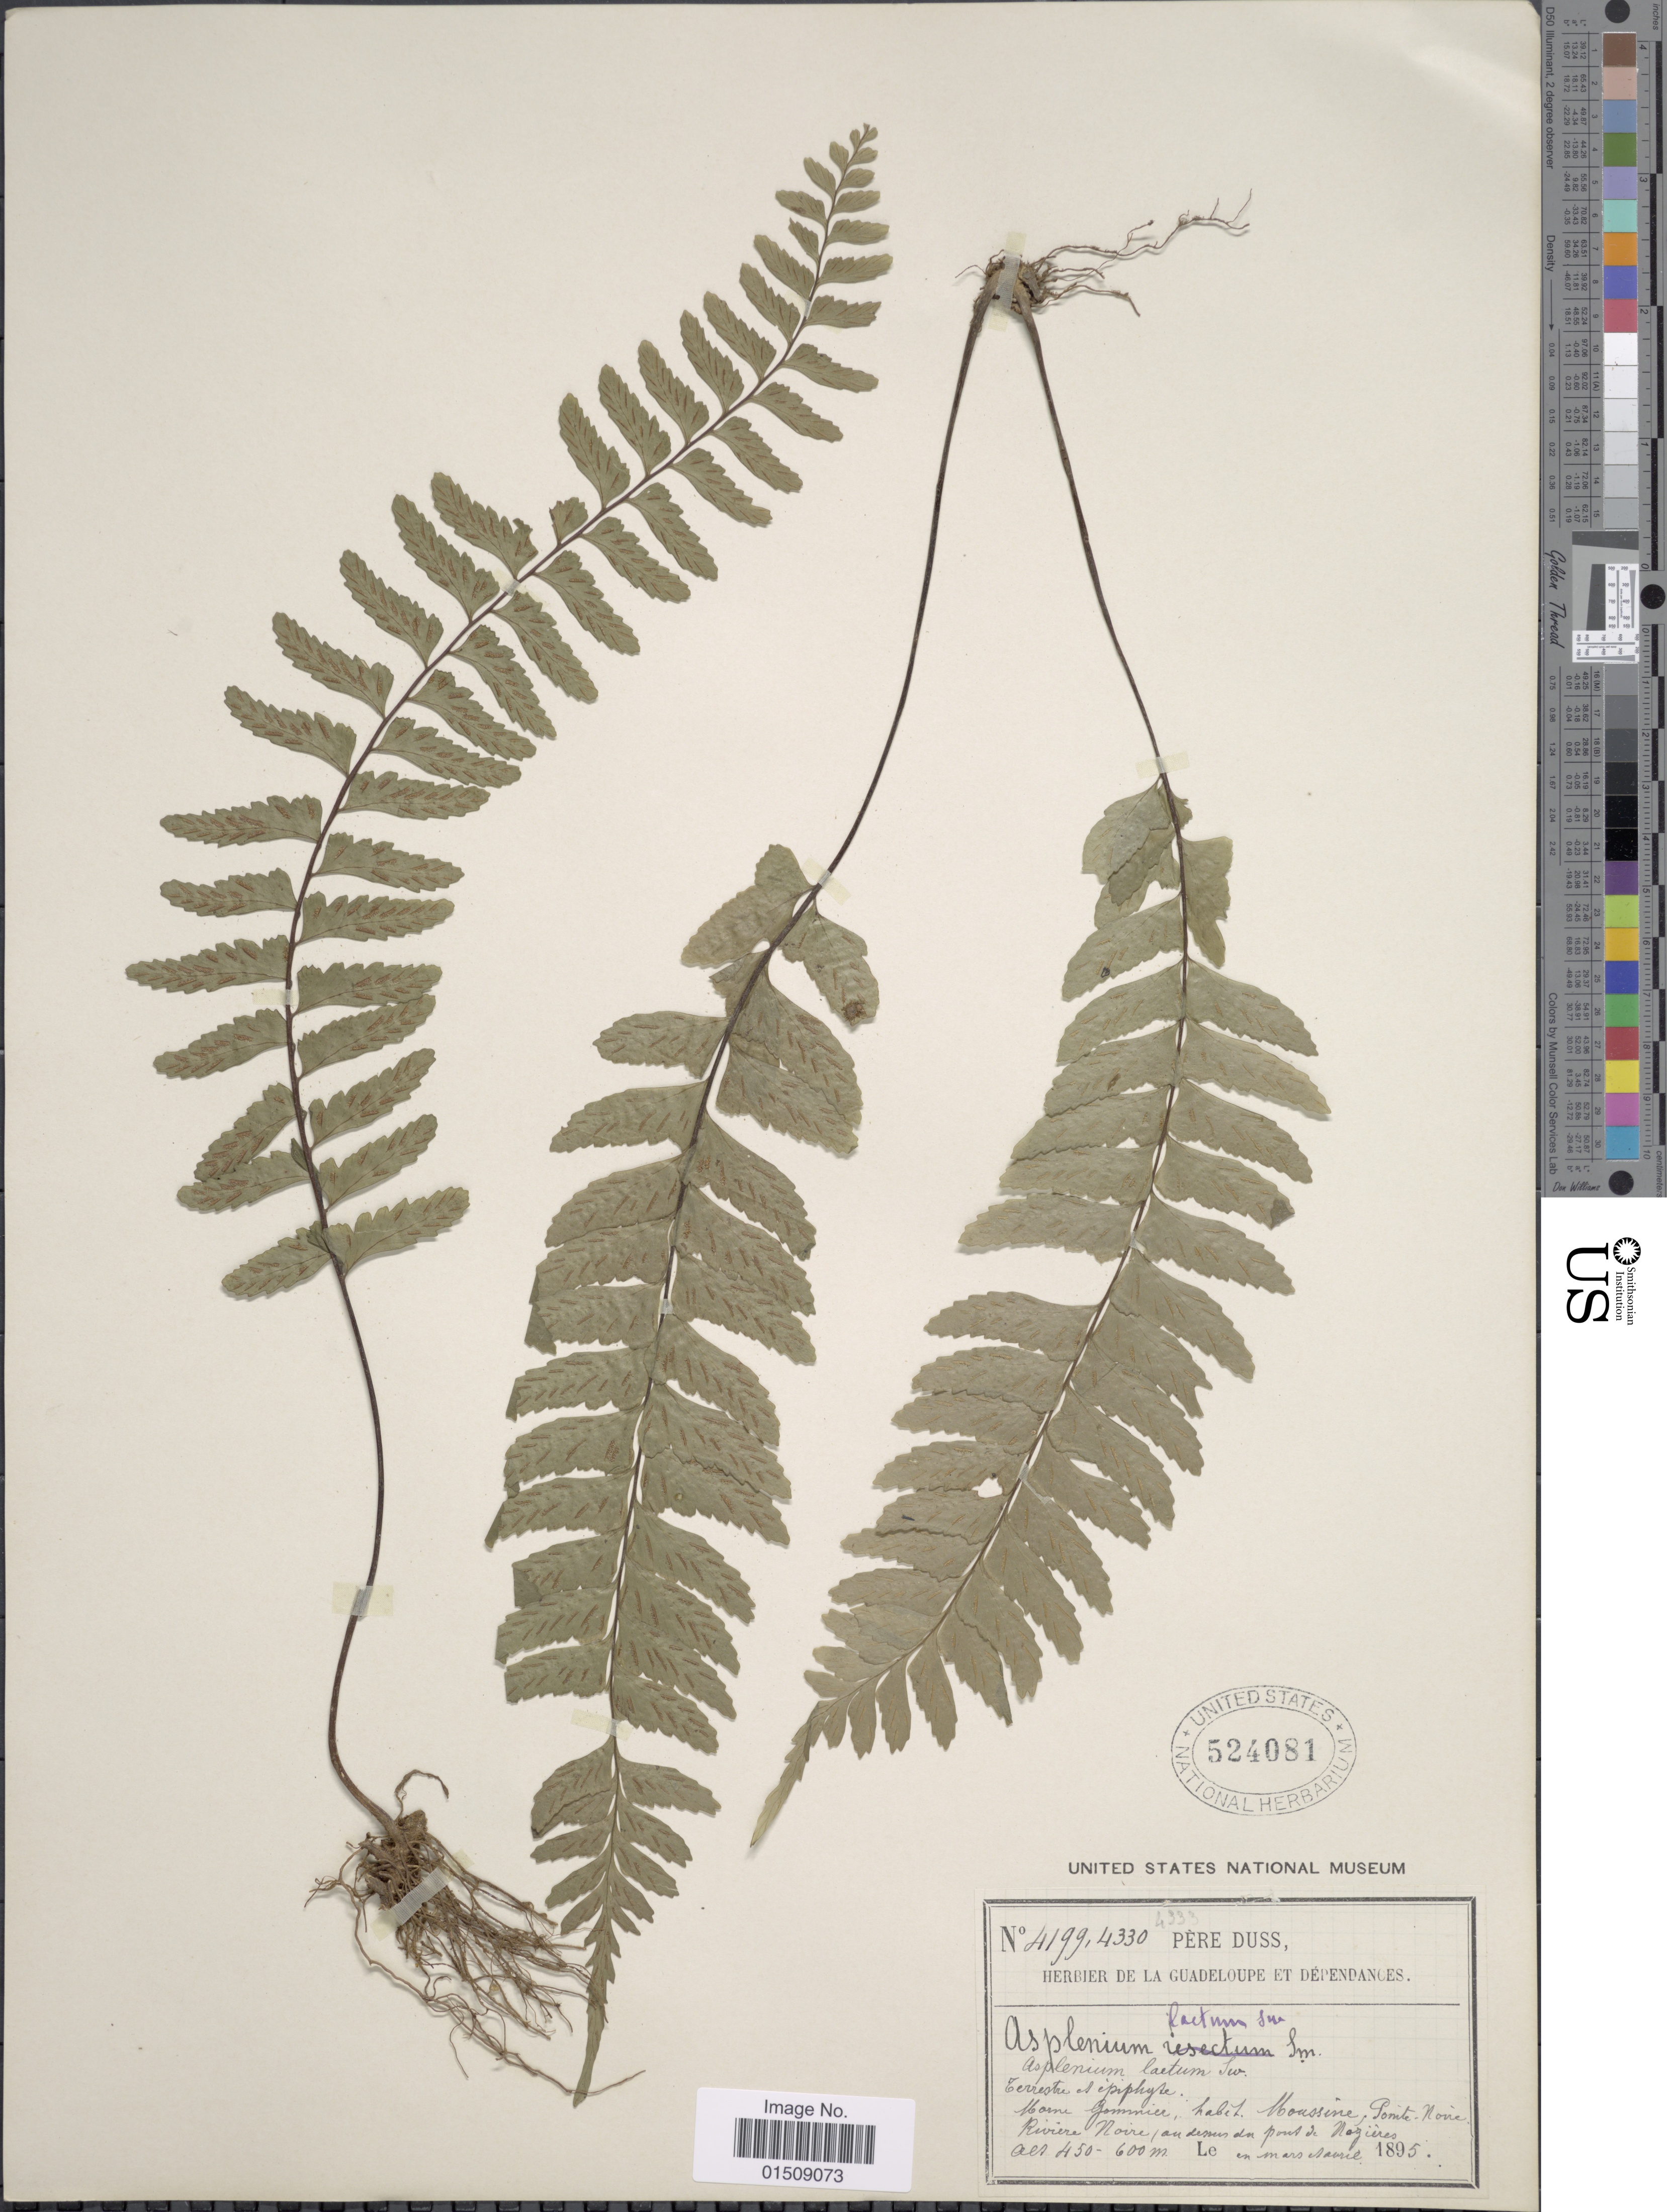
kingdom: Plantae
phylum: Tracheophyta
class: Polypodiopsida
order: Polypodiales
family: Aspleniaceae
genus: Asplenium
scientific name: Asplenium laetum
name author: Sw.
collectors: Père Duss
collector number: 4199/4330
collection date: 1895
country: Guadeloupe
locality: Morne Gommier, habit. Moussine, Pointe-Noire, Rivière Noire, au dessus du pont de Nazieres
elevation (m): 450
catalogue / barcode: US 524081